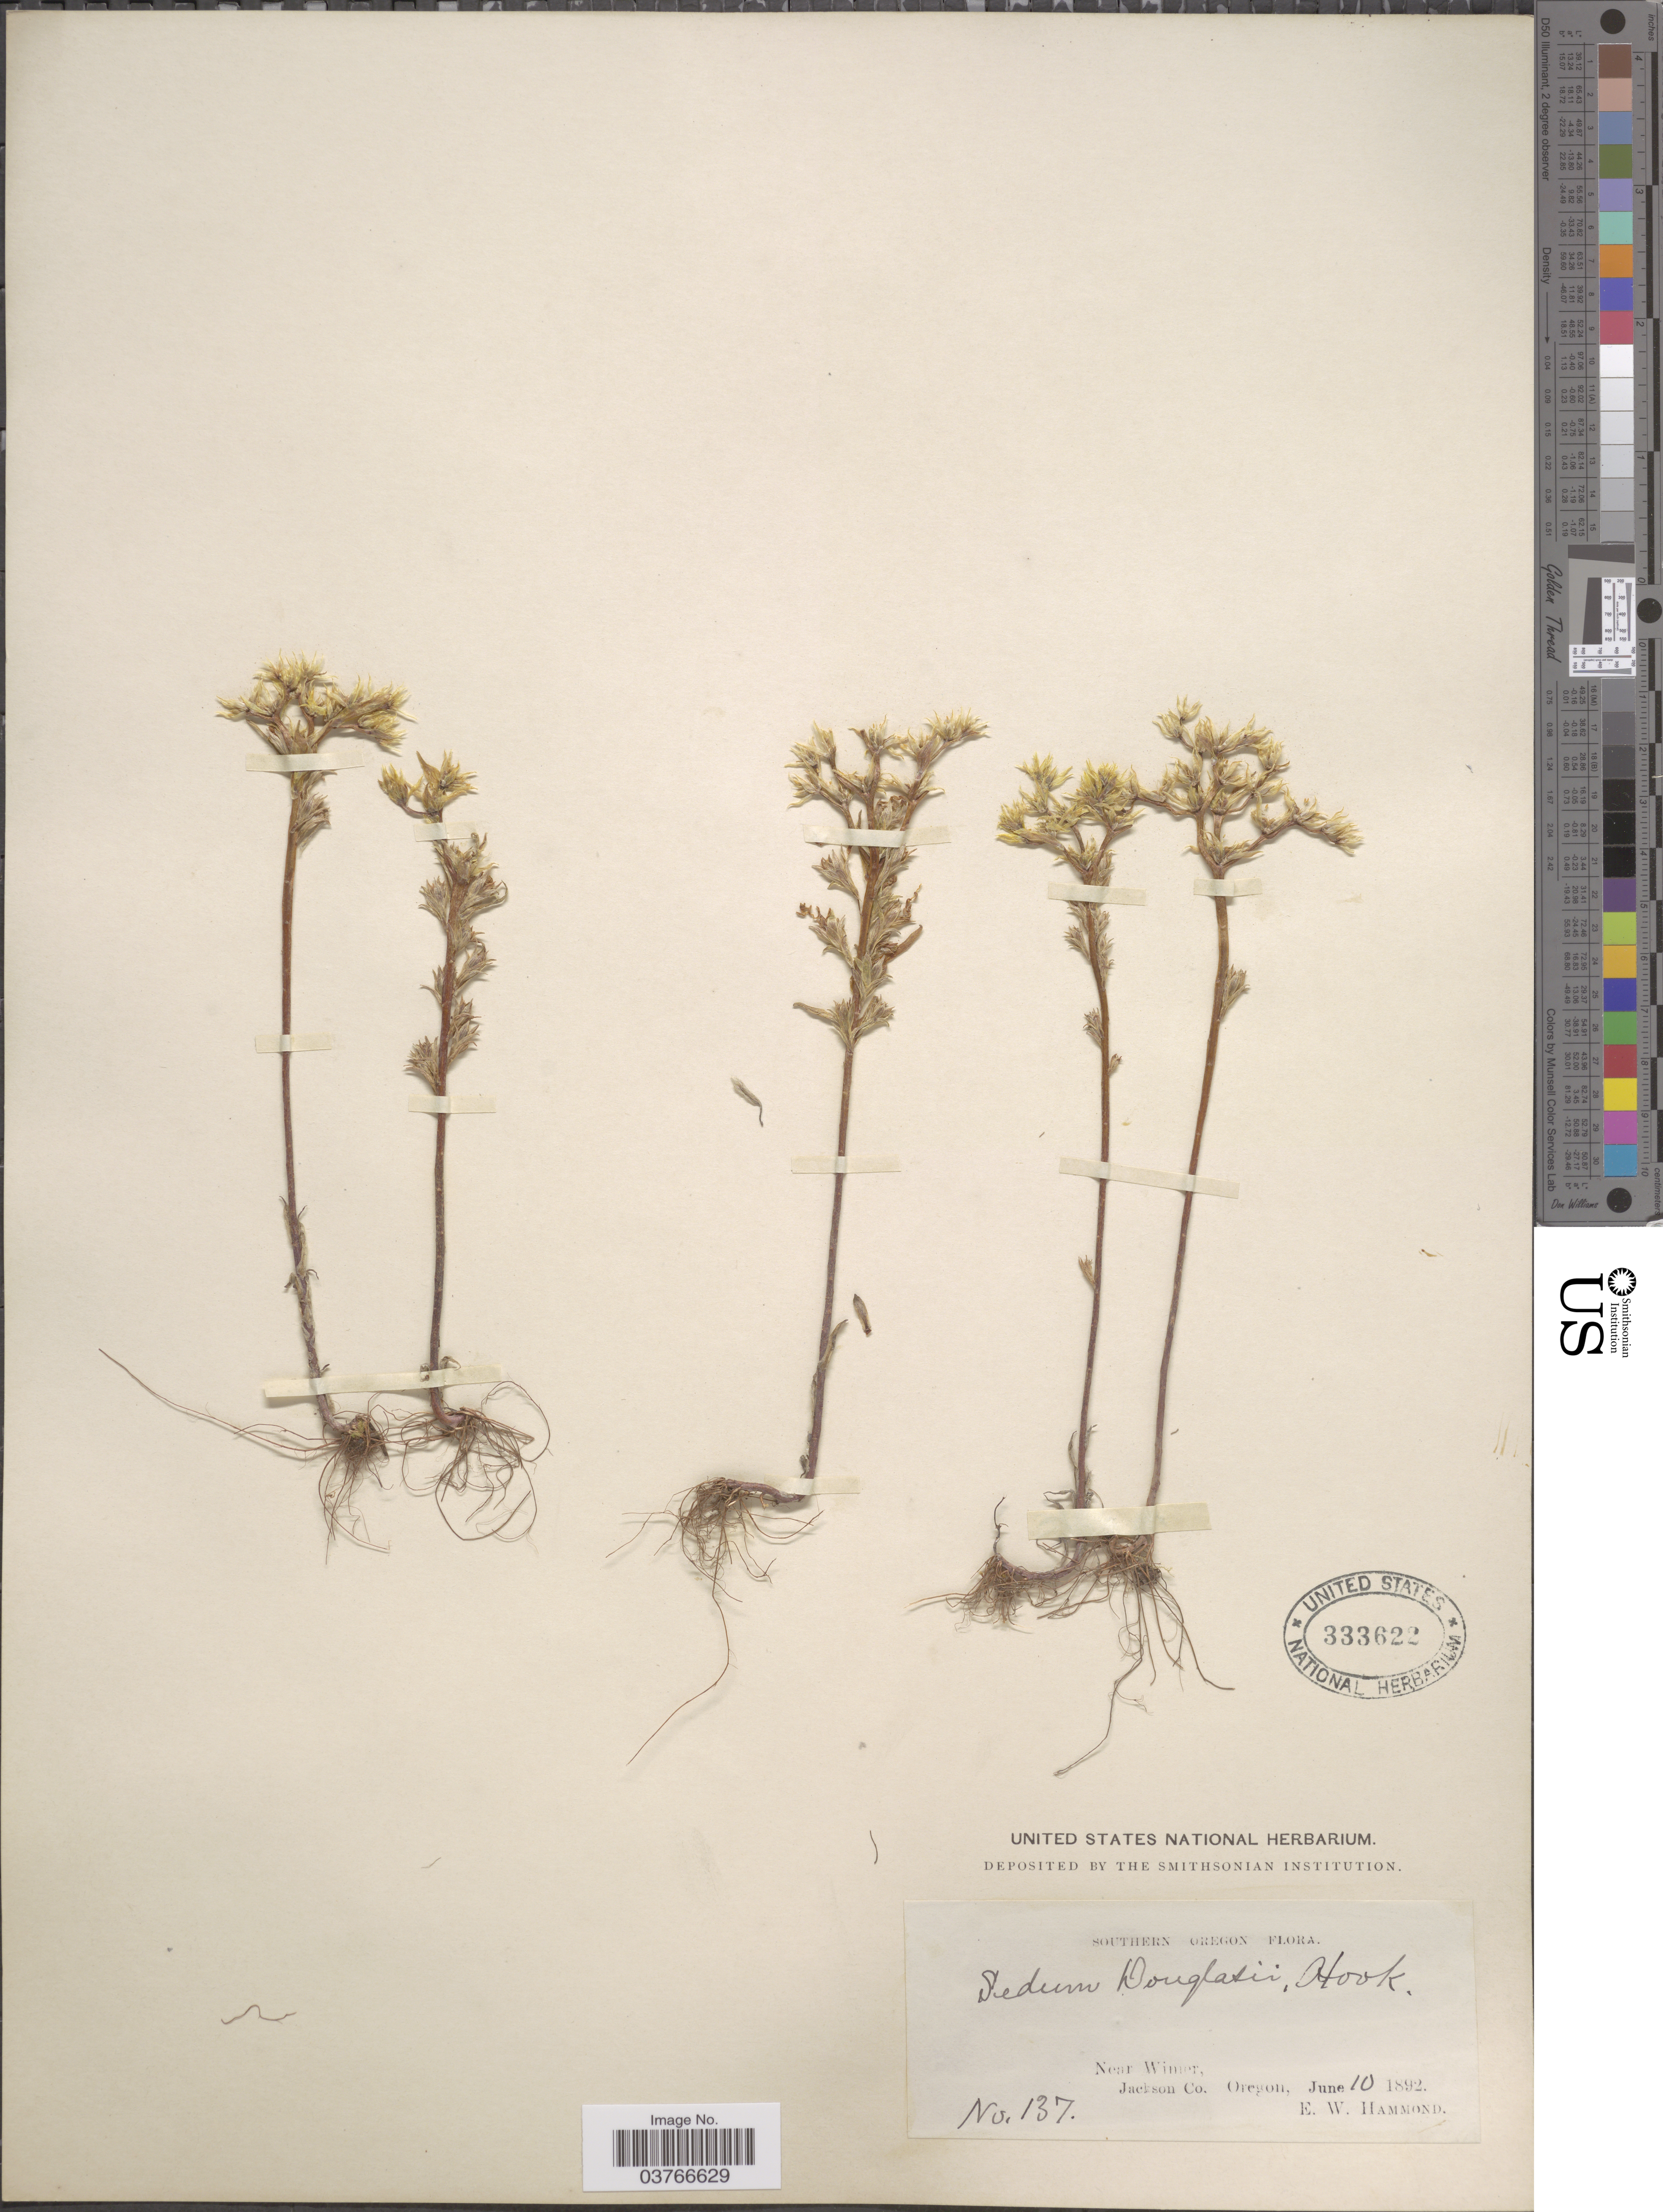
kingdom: Plantae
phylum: Tracheophyta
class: Magnoliopsida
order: Saxifragales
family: Crassulaceae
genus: Sedum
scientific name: Sedum stenopetalum var. stenopetalum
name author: Pursh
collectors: E. Hammond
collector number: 137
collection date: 1892-06-10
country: United States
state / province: Oregon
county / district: Jackson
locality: Southern Oregon. Near Wimer, Jackson Co.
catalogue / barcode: US 333622